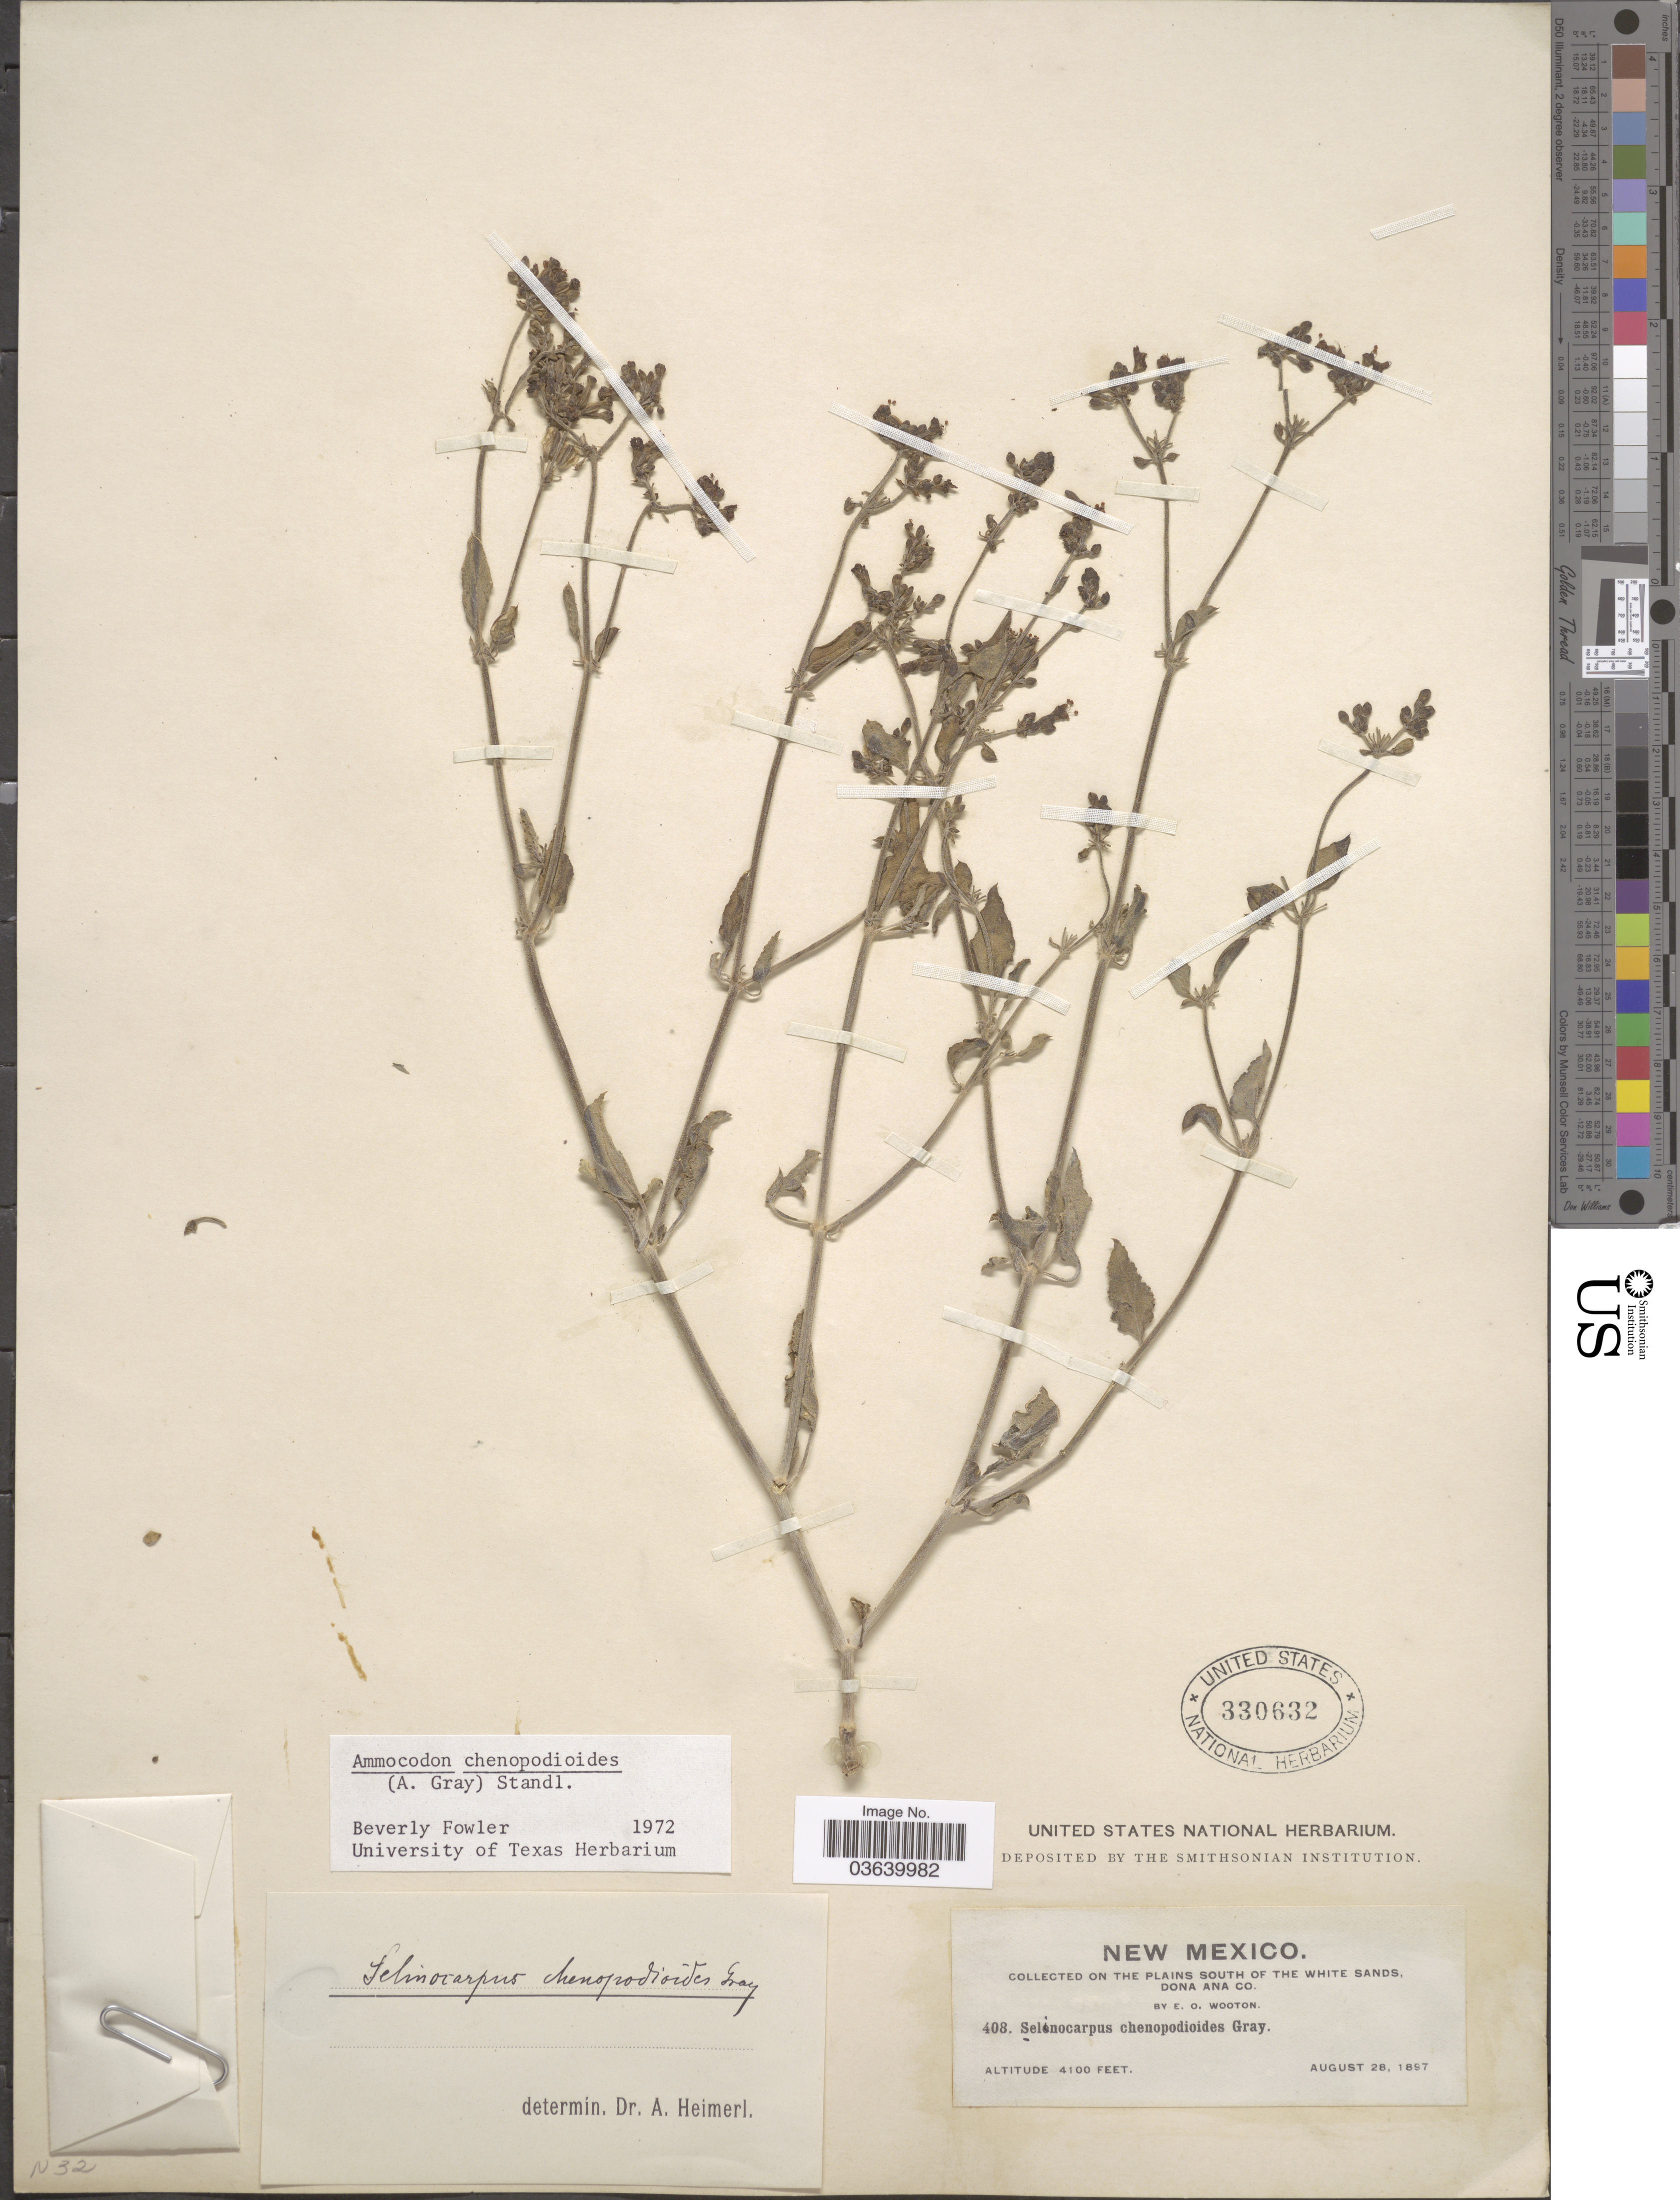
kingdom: Plantae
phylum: Tracheophyta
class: Magnoliopsida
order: Caryophyllales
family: Nyctaginaceae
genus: Acleisanthes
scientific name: Acleisanthes chenopodioides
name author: (A. Gray) R.A. Levin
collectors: E. O. Wooton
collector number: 408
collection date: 1897-08-28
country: United States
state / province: New Mexico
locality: On the plains south of the White Sands. Dona Ana Co.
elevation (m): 1250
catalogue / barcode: US 330632